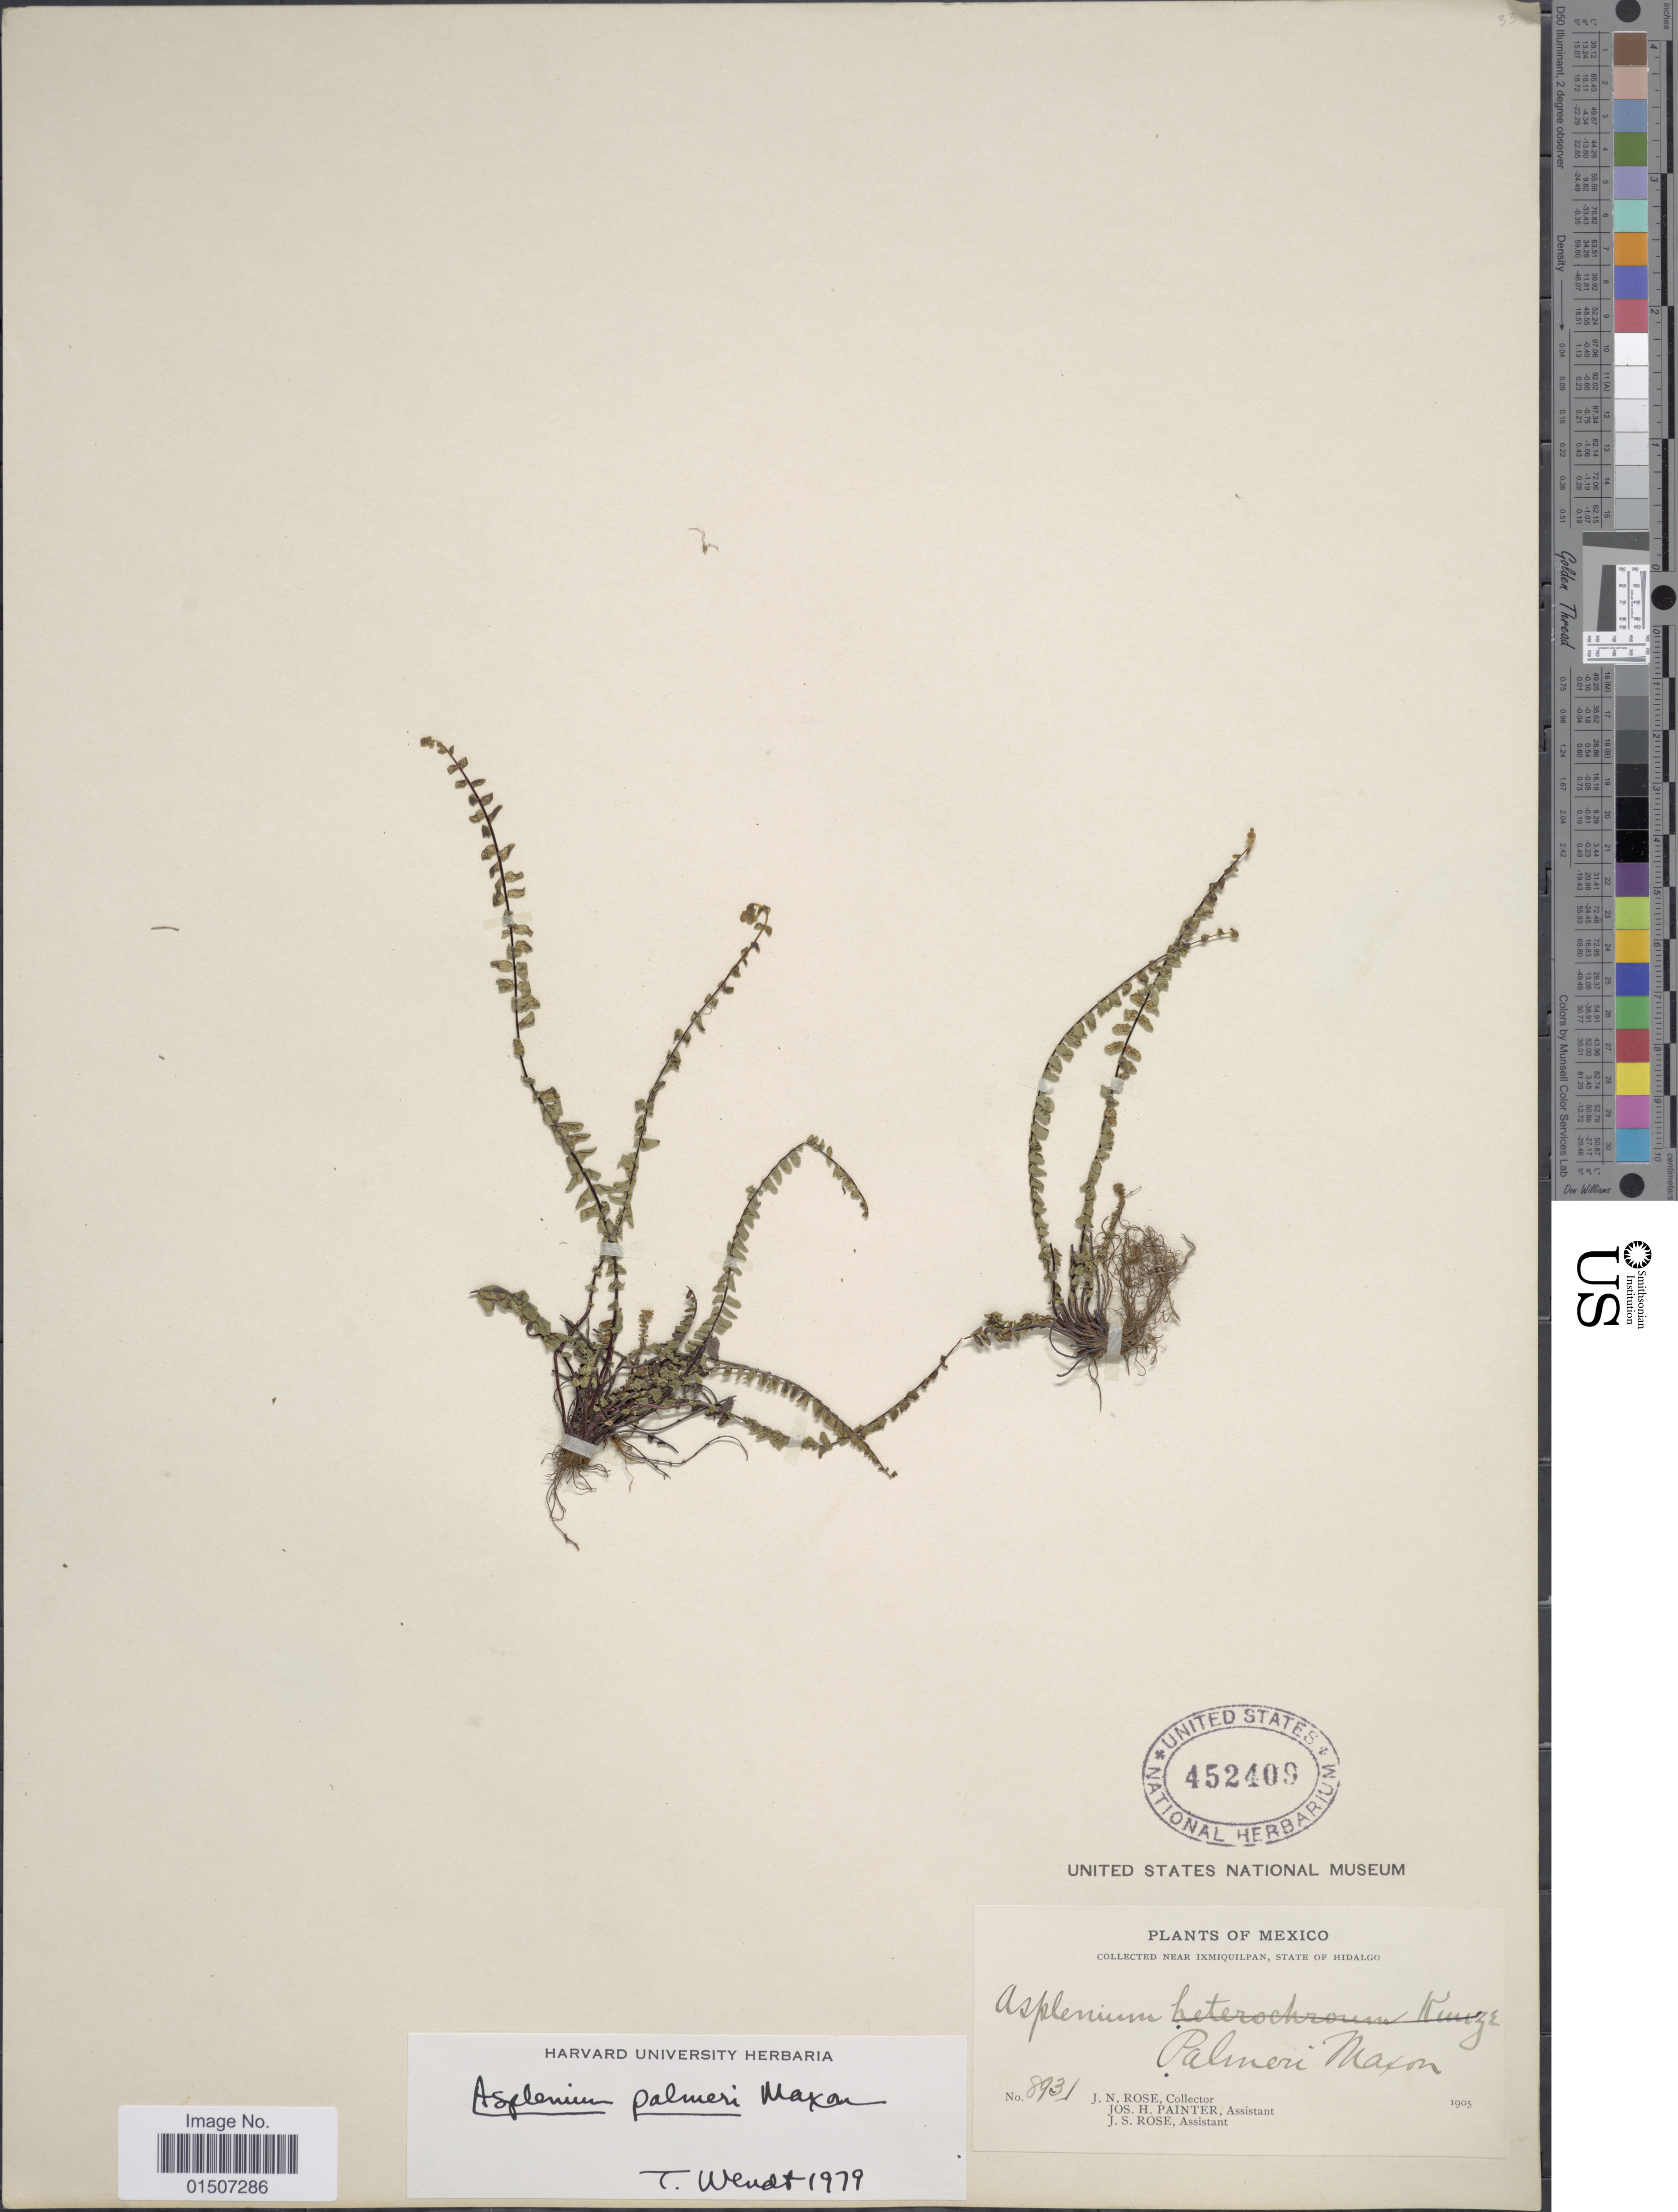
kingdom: Plantae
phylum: Tracheophyta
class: Polypodiopsida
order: Polypodiales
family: Aspleniaceae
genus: Asplenium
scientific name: Asplenium palmeri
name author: Maxon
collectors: J. N. Rose, J. H. Painter & J. S. Rose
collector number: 8931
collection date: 1905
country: Mexico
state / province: Hidalgo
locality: Near Ixmiquilpan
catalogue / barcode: US 452409